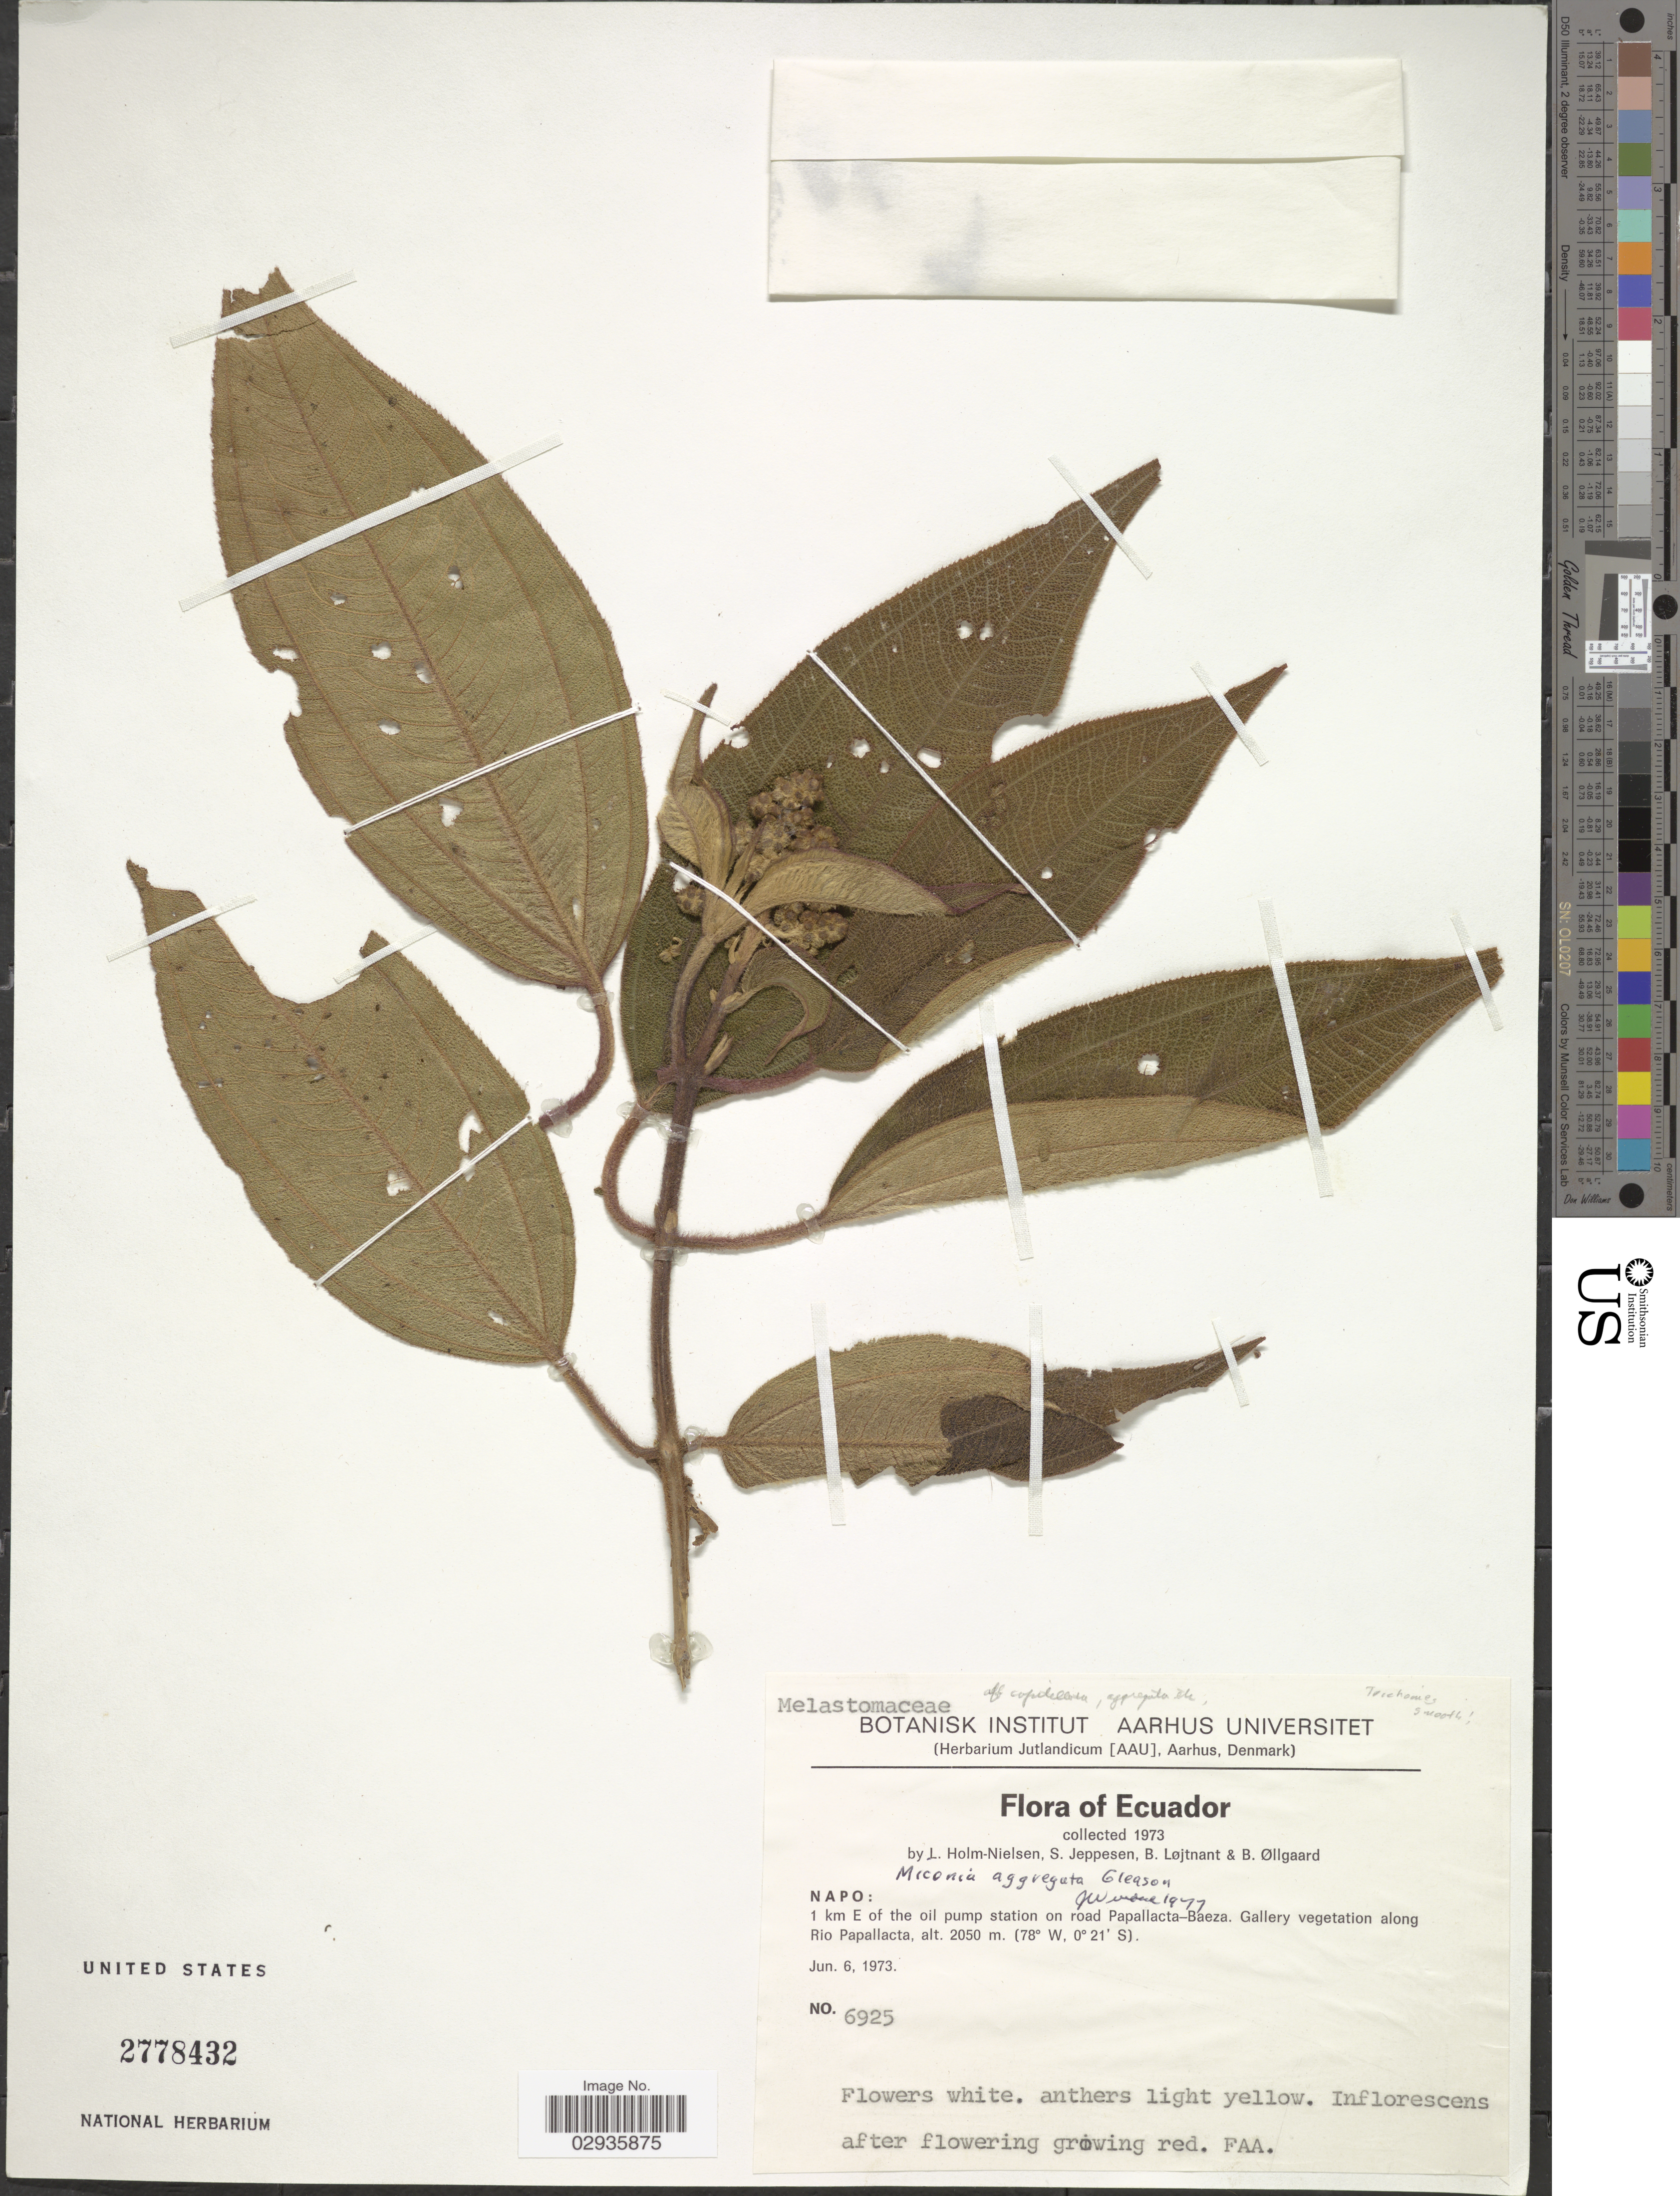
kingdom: Plantae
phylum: Tracheophyta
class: Magnoliopsida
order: Myrtales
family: Melastomataceae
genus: Miconia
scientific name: Miconia aggregata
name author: Gleason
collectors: L. Holm-Nielsen, S. Jeppesen, B. Löjtnant & B. Øllgaard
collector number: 6925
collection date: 1973-06-06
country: Ecuador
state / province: Napo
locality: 1 km E of the oil pump station on road Papallacta - Baeza. Gallery vegetation along Rio Papallacta.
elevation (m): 2050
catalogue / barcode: US 2778432